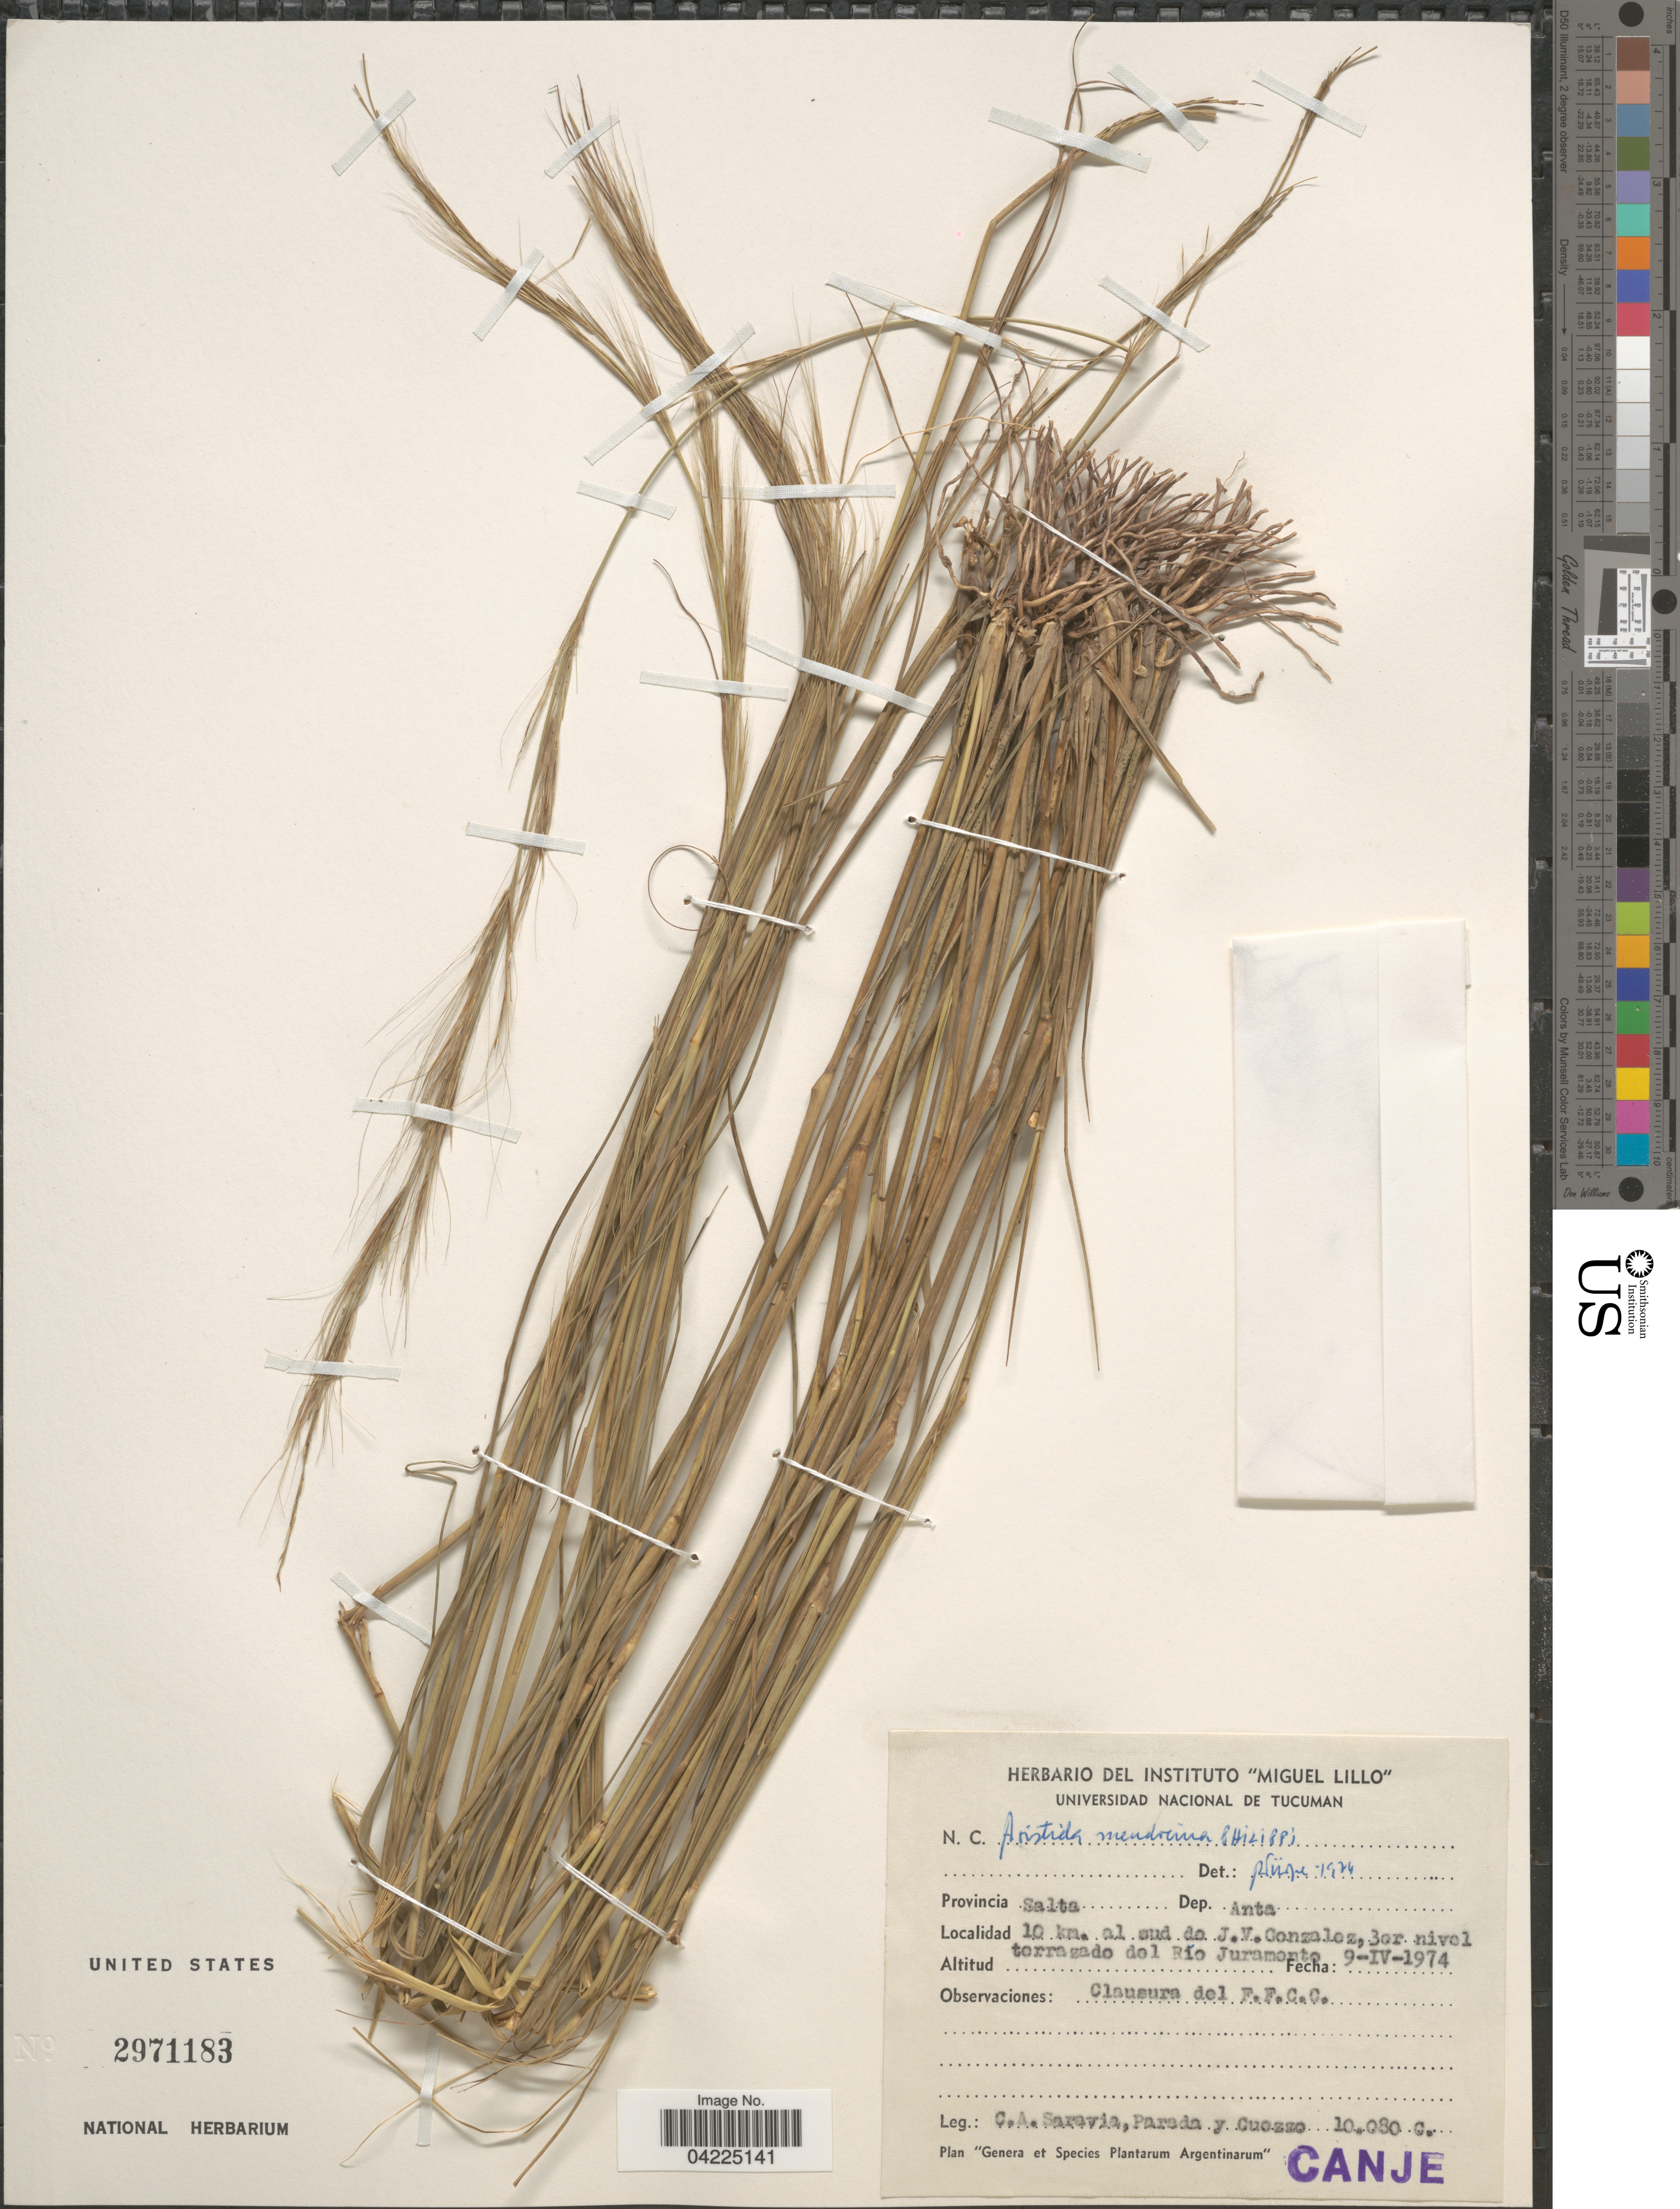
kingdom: Plantae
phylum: Tracheophyta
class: Liliopsida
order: Poales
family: Poaceae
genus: Aristida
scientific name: Aristida mendocina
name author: Phil.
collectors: C. Saravia, -. Parada & Cuezzo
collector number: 10080c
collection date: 1974-04-09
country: Argentina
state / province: Salta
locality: Dep Anta. 10 km. al sud de J. V. Gonzalez, 3er nivel terrazado del Rio Juramonto.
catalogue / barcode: US 2971183